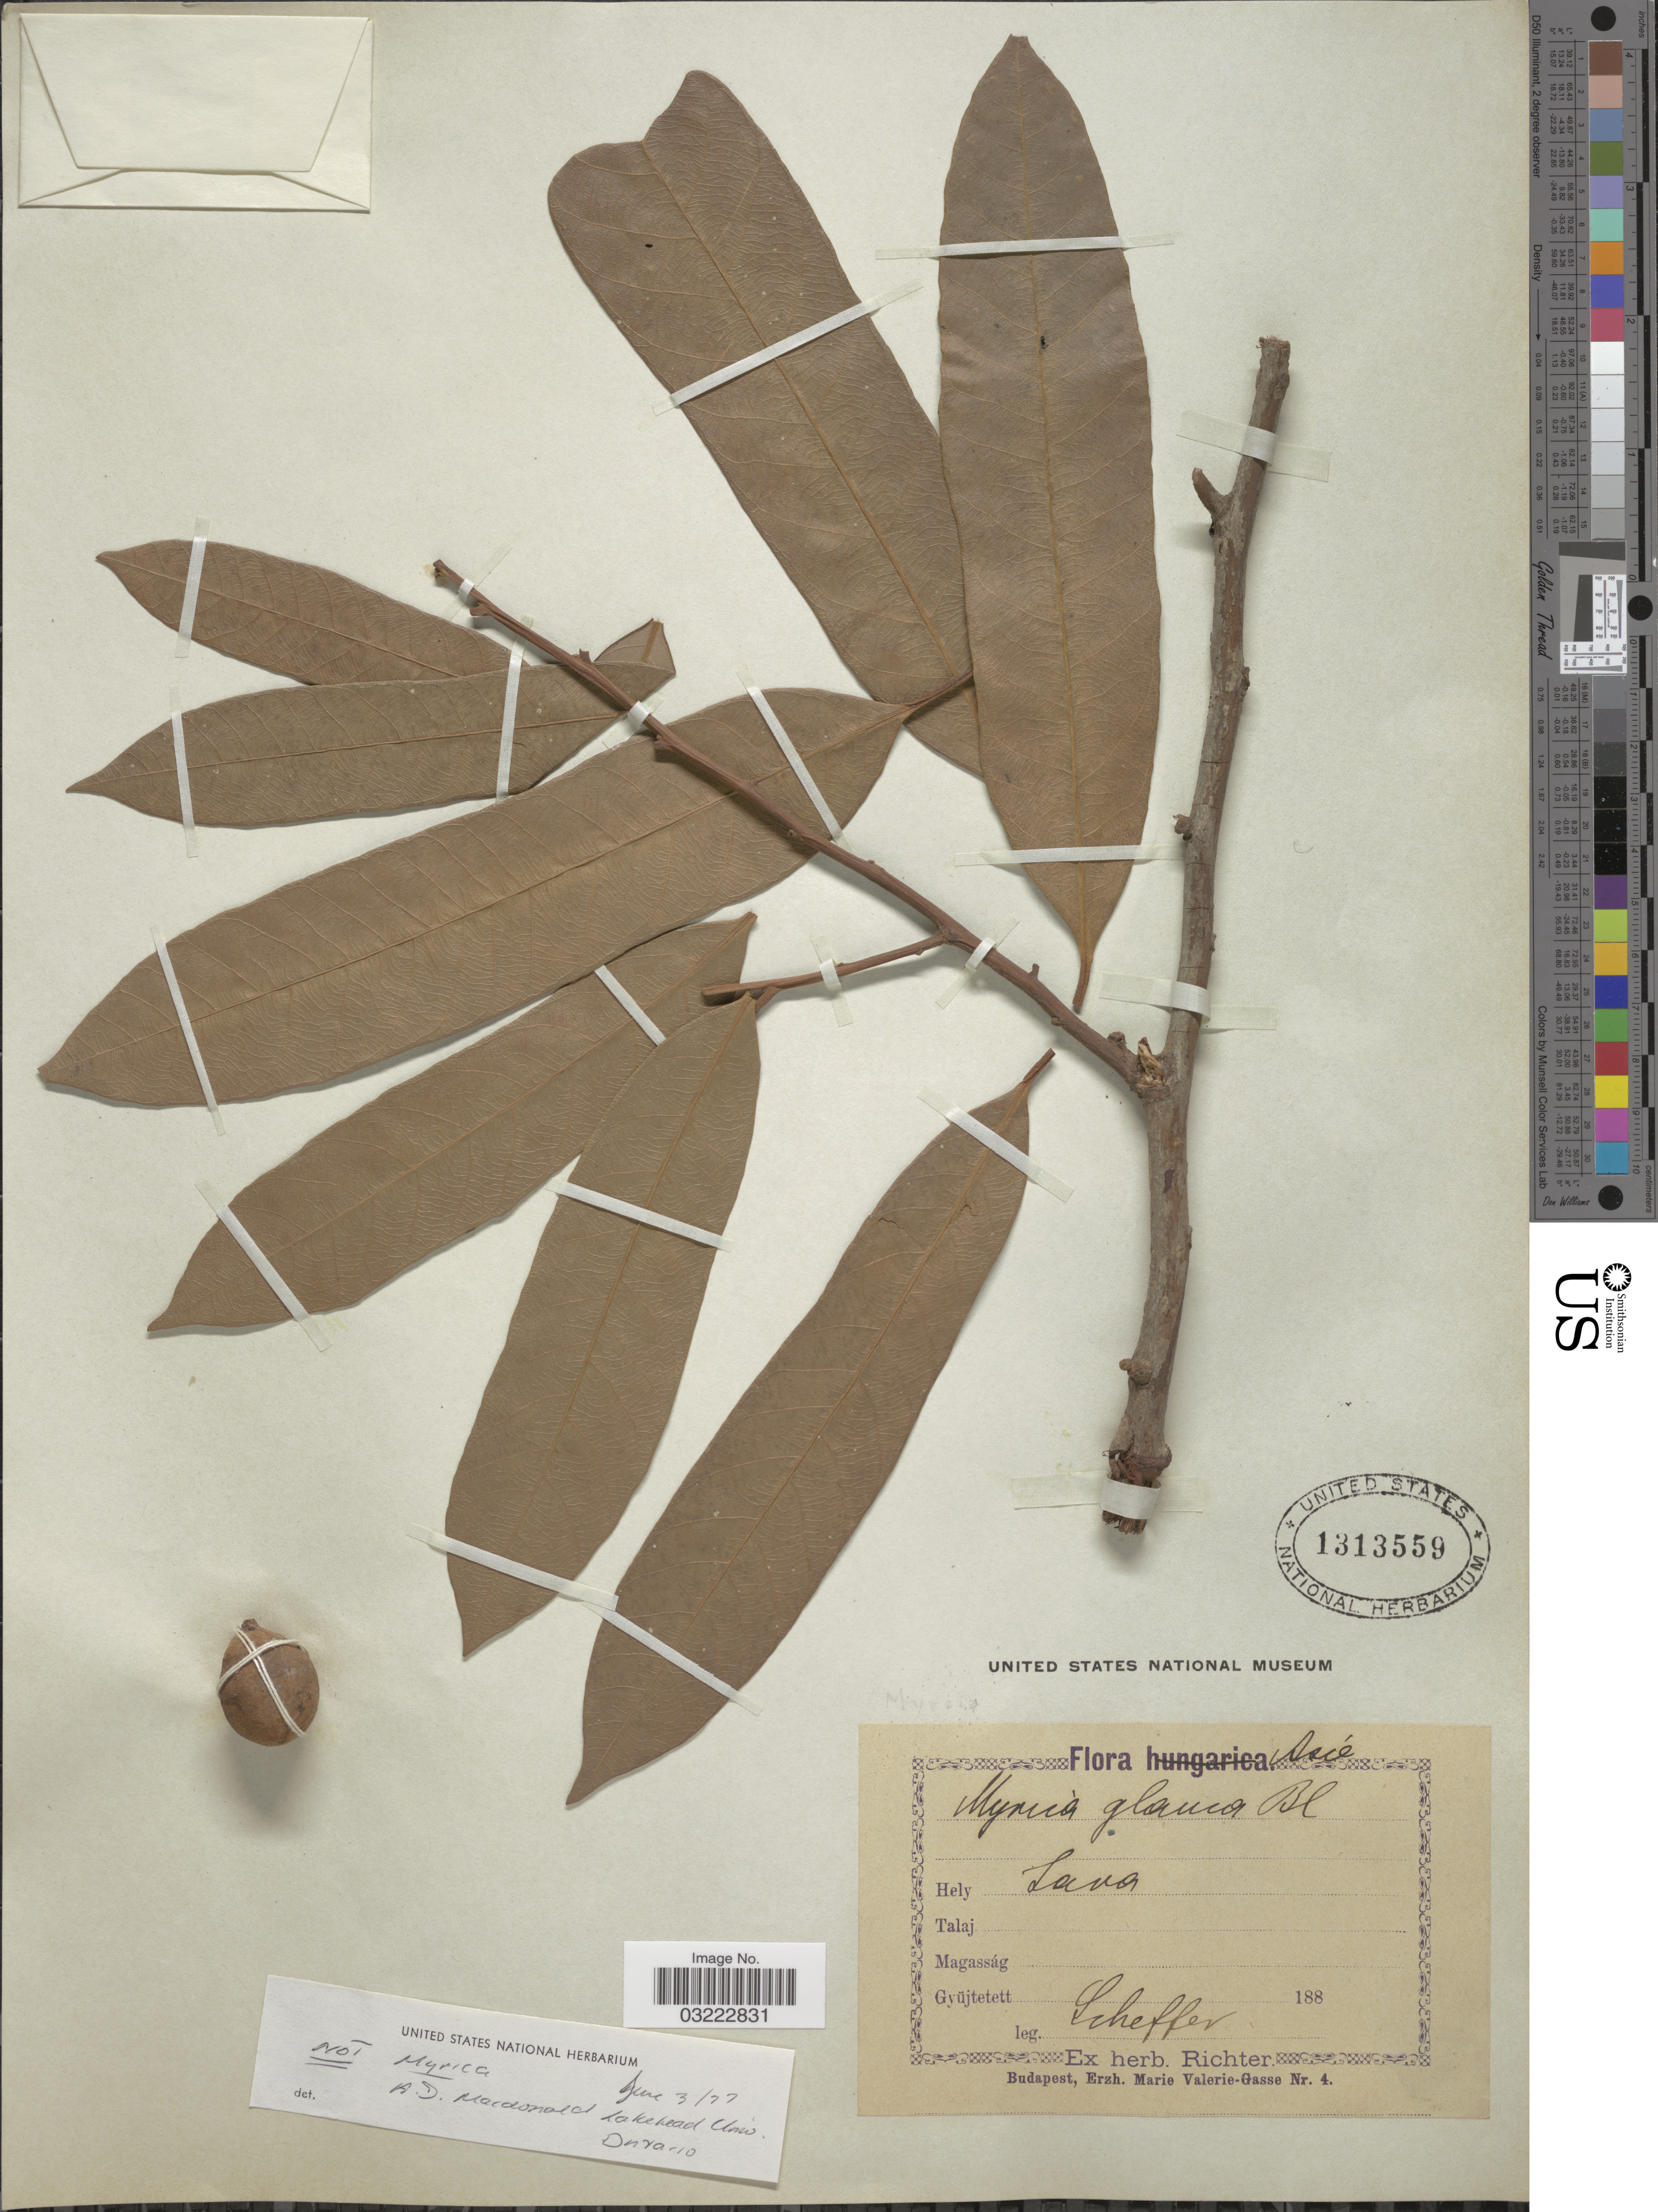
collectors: Scheffer, --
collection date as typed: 188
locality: Lava, Ascé [interpreted].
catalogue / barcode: US 1313559